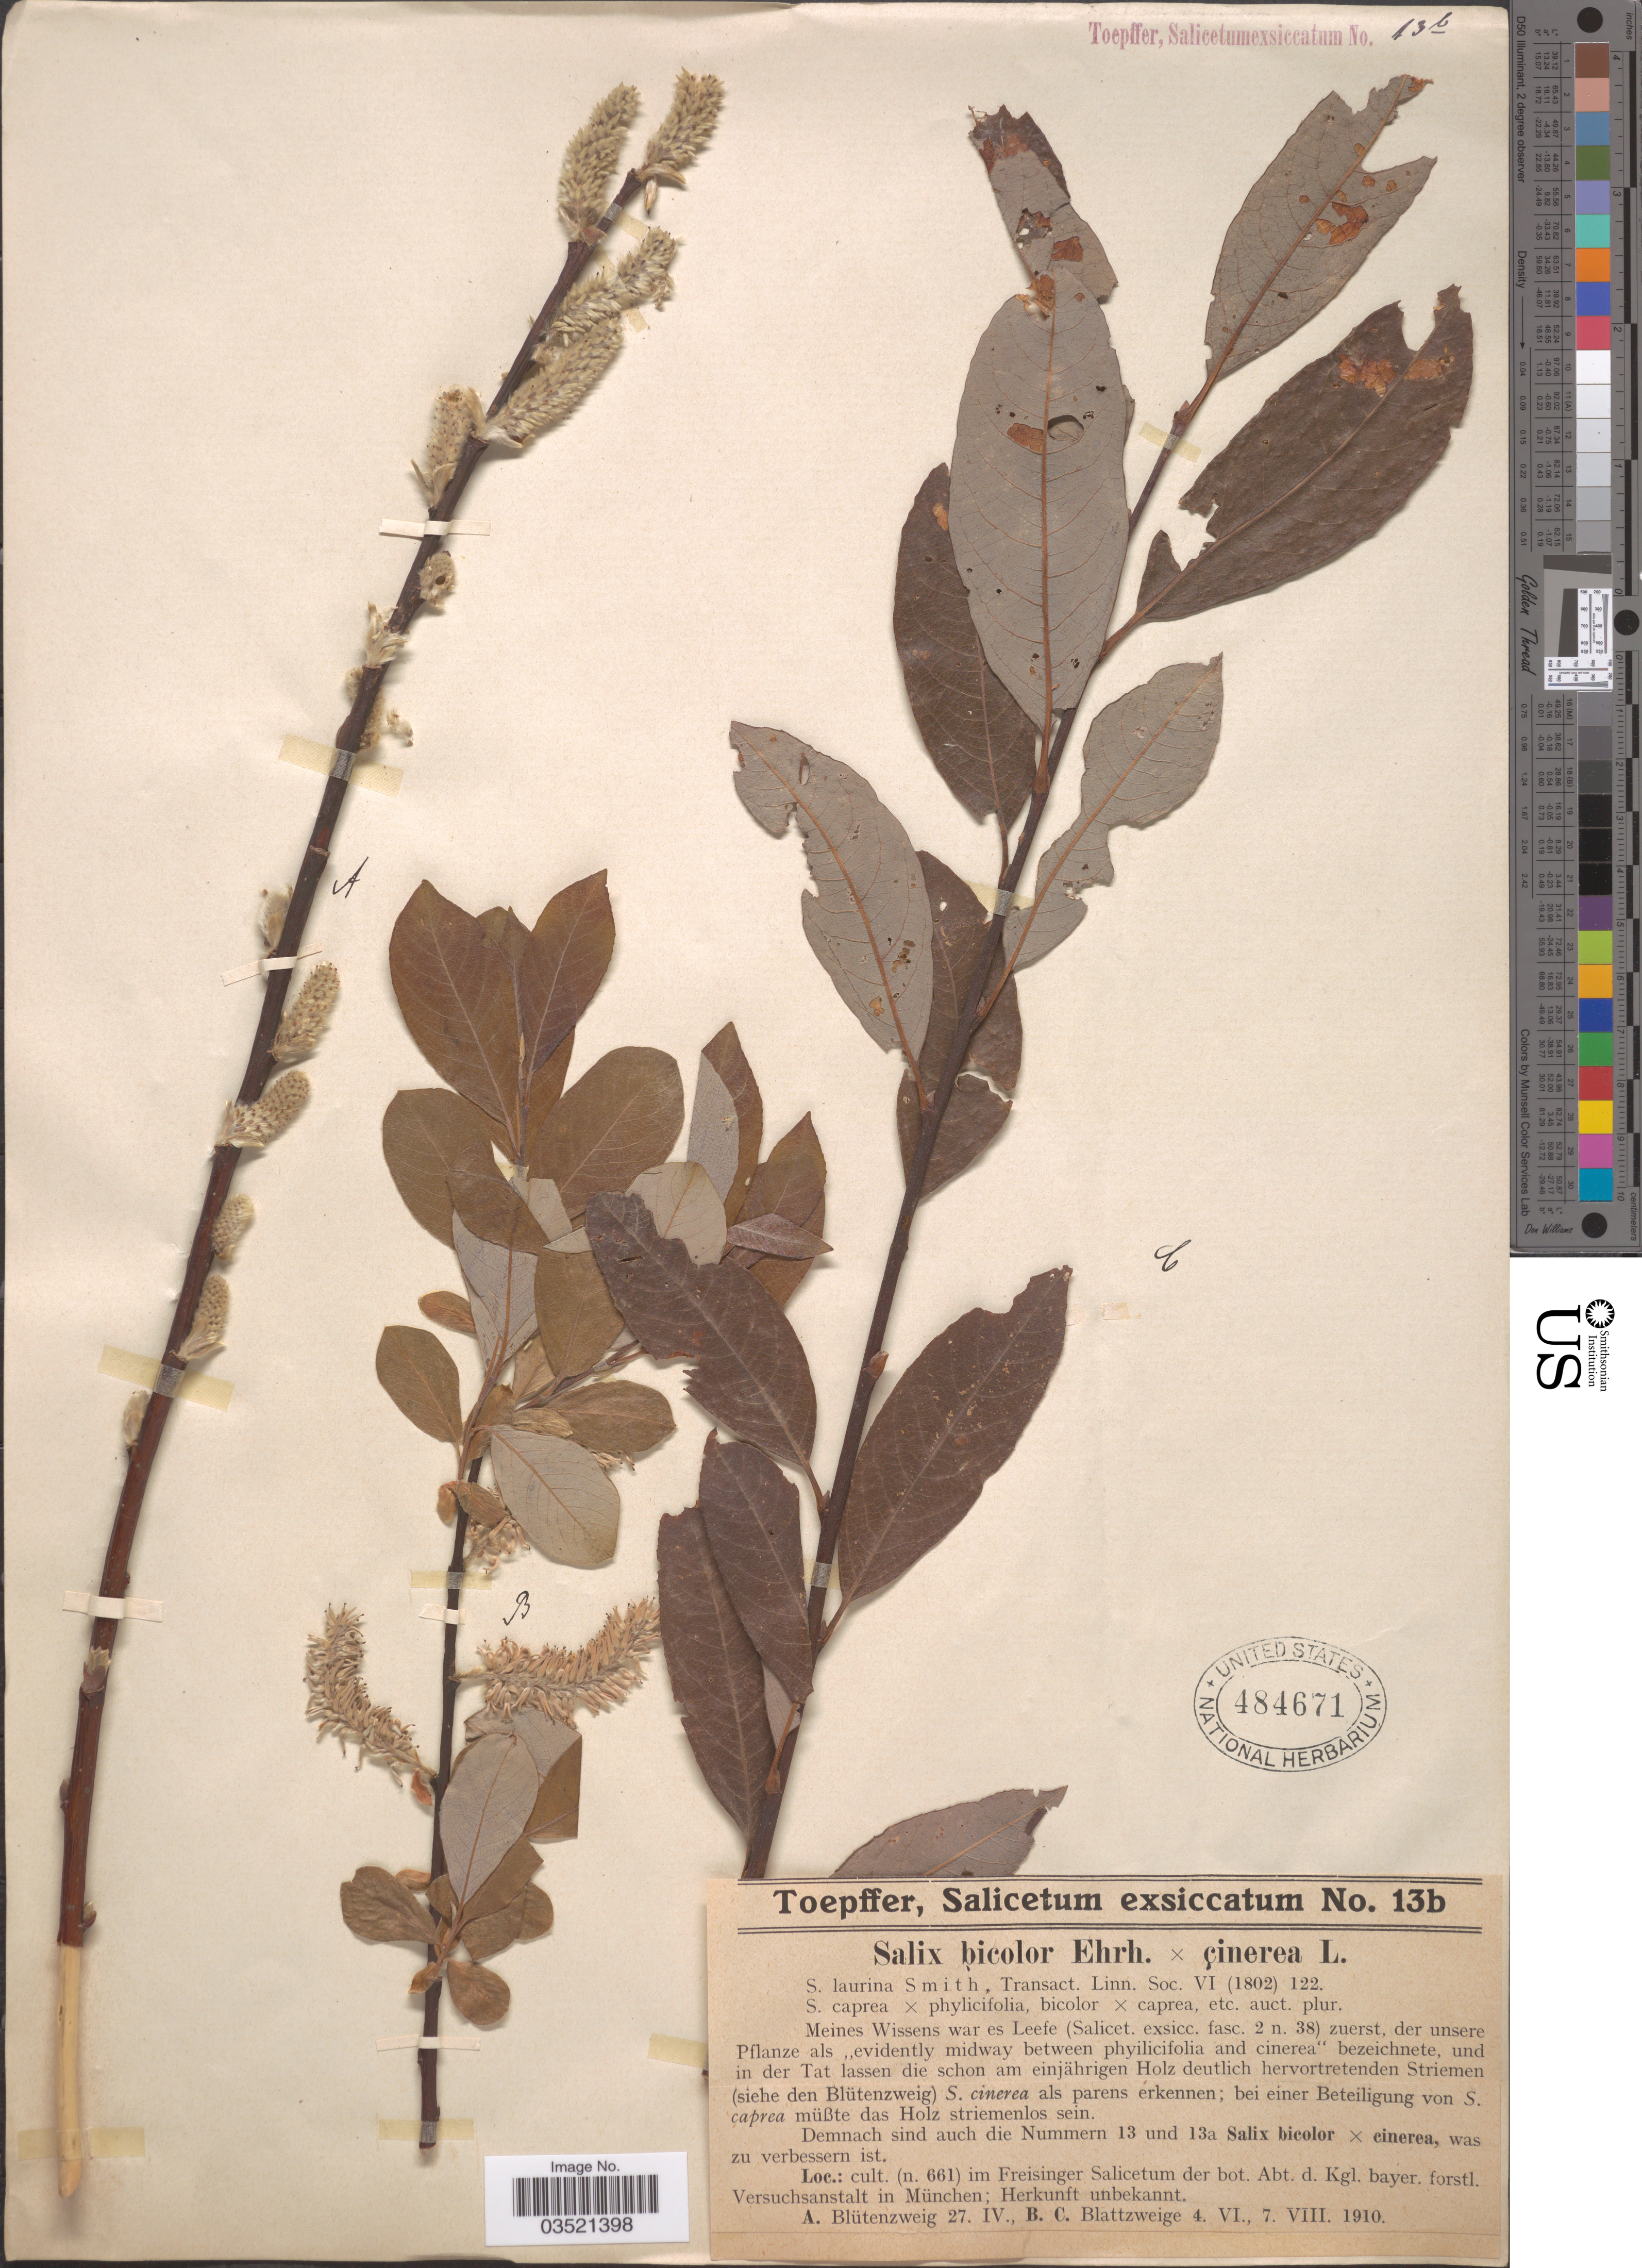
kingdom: Plantae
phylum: Tracheophyta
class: Magnoliopsida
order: Malpighiales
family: Salicaceae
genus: Salix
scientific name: Salix bicolor x S. cinerea L.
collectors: A. Toepffer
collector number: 13b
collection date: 1910-04-27/1910-08-07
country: Germany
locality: Cult. (n. 661) im Freisinger Salicetum der bot. Abt. d. Kgl. bayer. forstl. Versuchsanstalt in München.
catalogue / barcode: US 484671